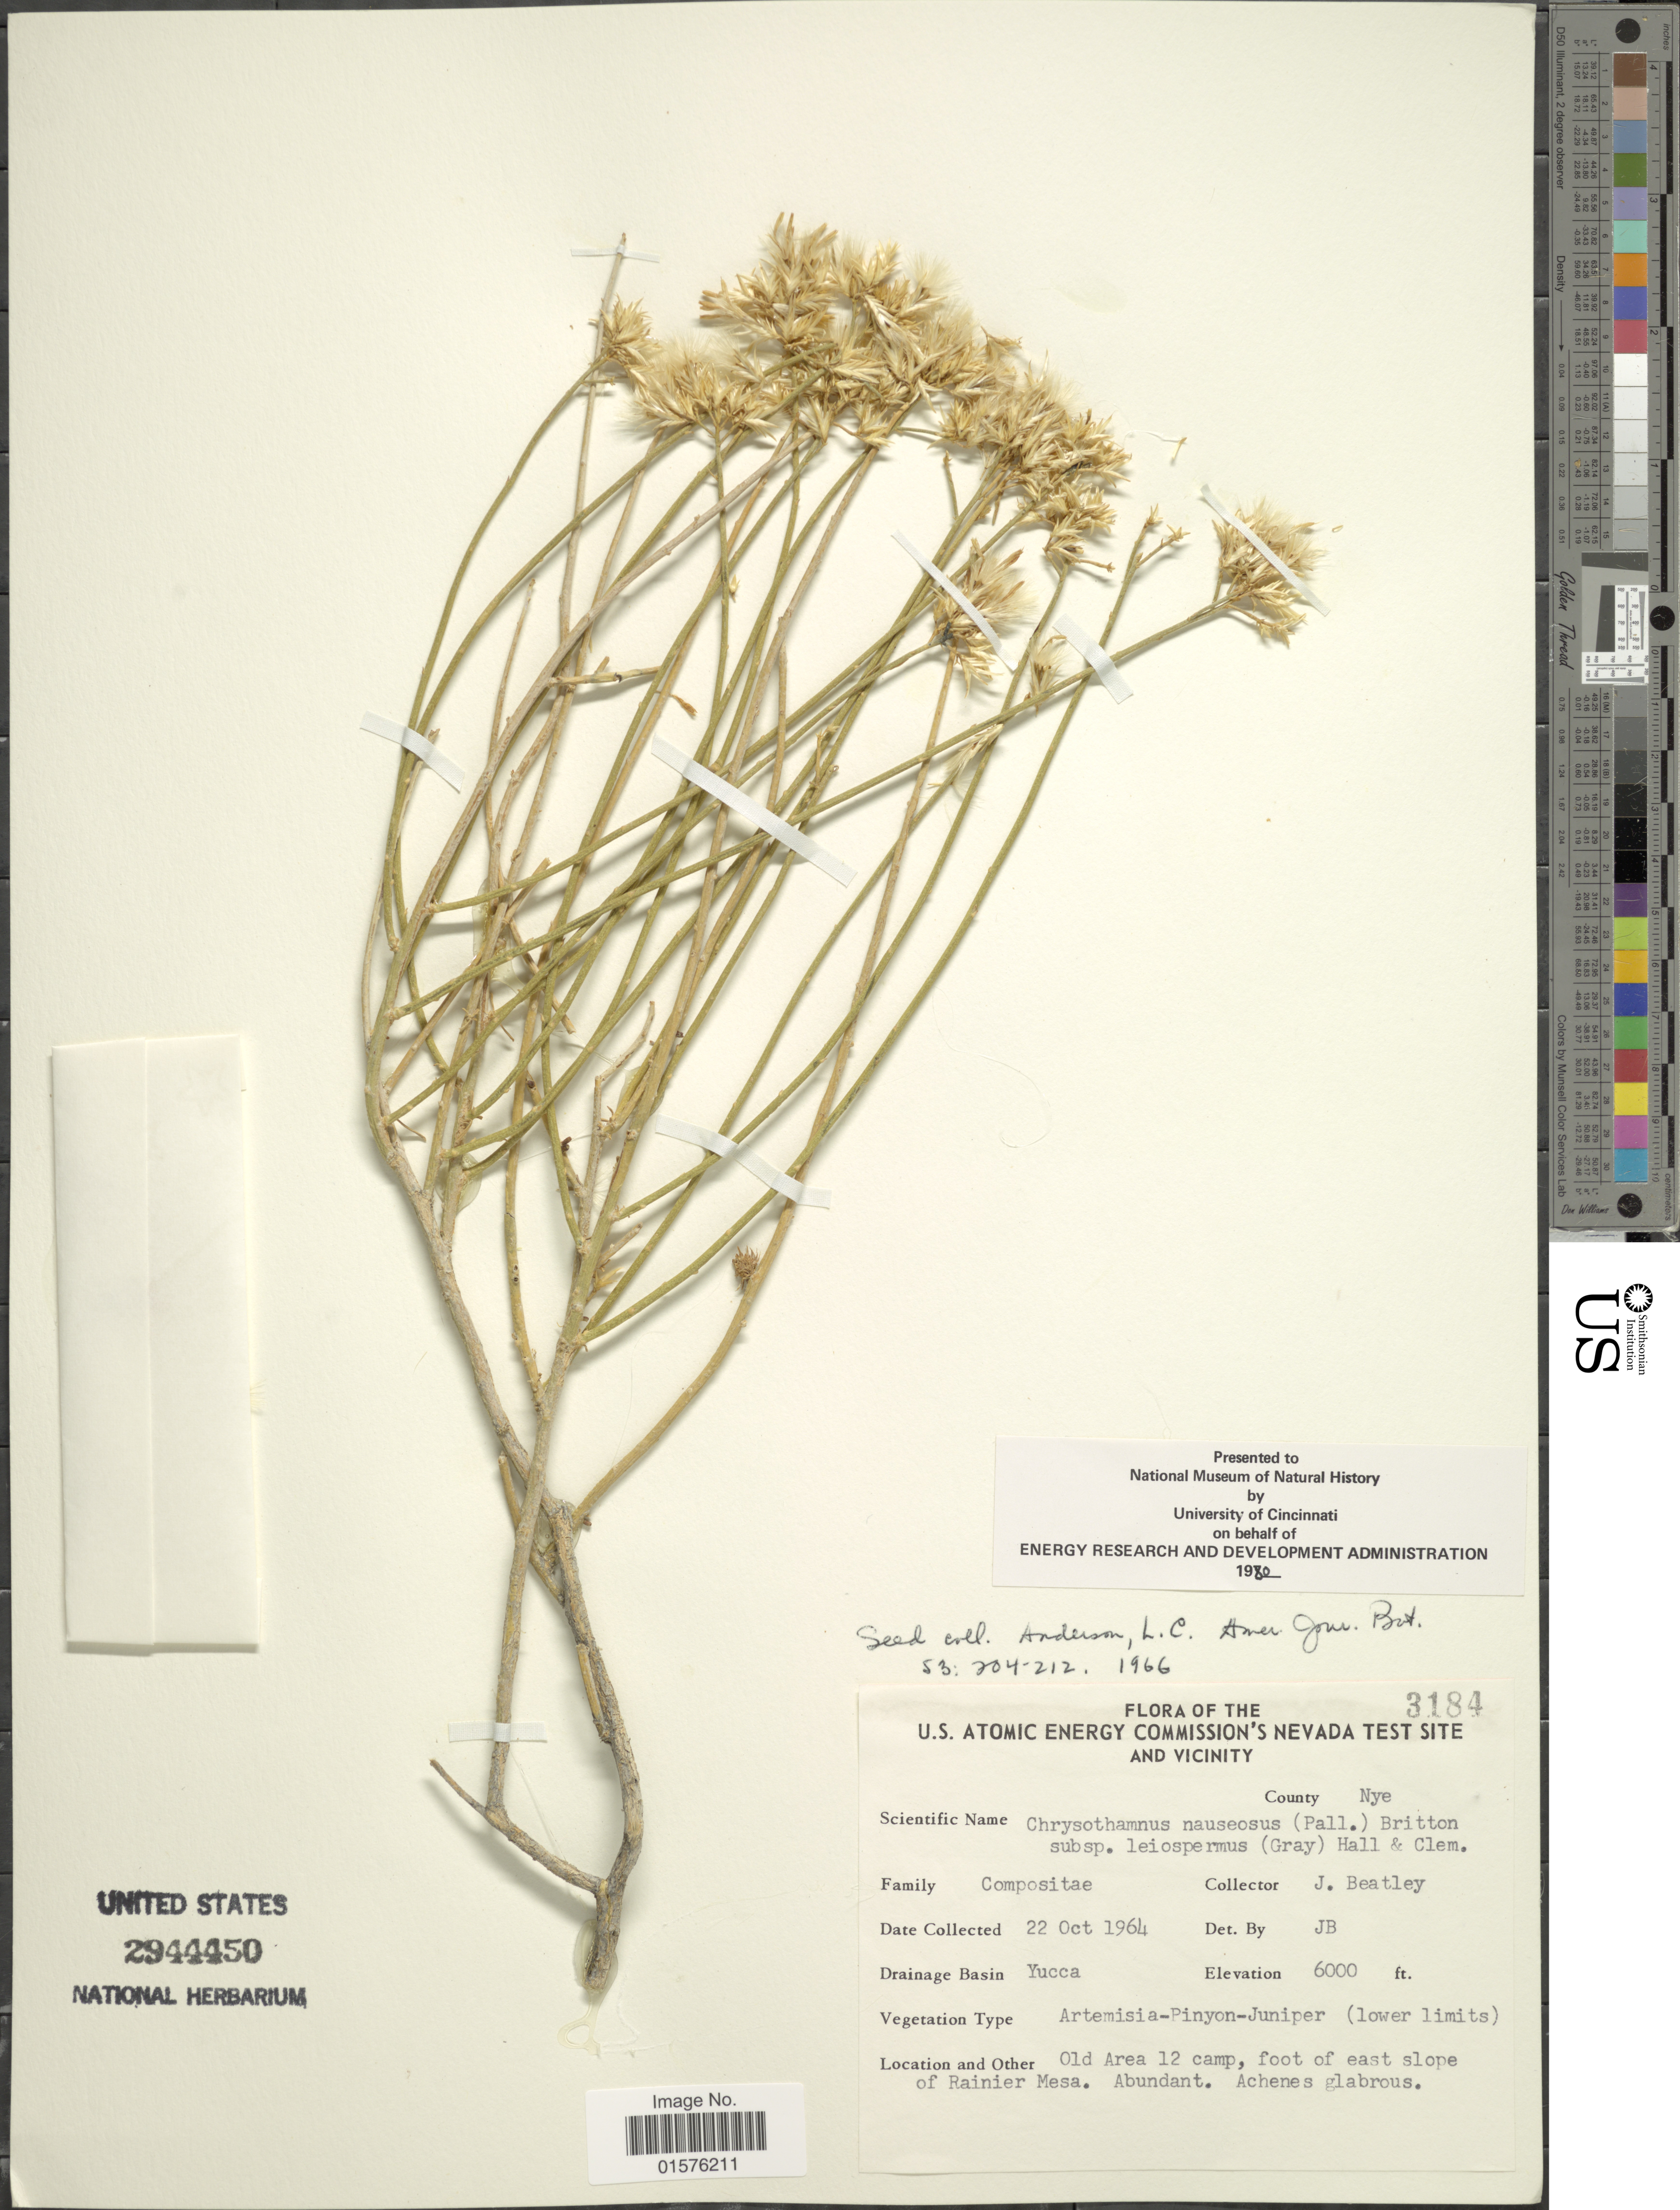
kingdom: Plantae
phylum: Tracheophyta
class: Magnoliopsida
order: Asterales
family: Asteraceae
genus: Ericameria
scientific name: Ericameria nauseosa var. leiosperma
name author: (A. Gray) G.L. Nesom & G.I. Baird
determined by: Urbatsch, Lowell E., Curator (LSU), Louisiana State University (UNITED STATES)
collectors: J. C. Beatley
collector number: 3184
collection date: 1964-10-22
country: United States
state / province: Nevada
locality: The U.S. Atomic Energy Commision's Nevada test site and vicinity, County: Nye, Drainage basin: Yucca, Old Area 12 Camp, at foot east slope of Rainier Mesa.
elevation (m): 1829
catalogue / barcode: US 2944450